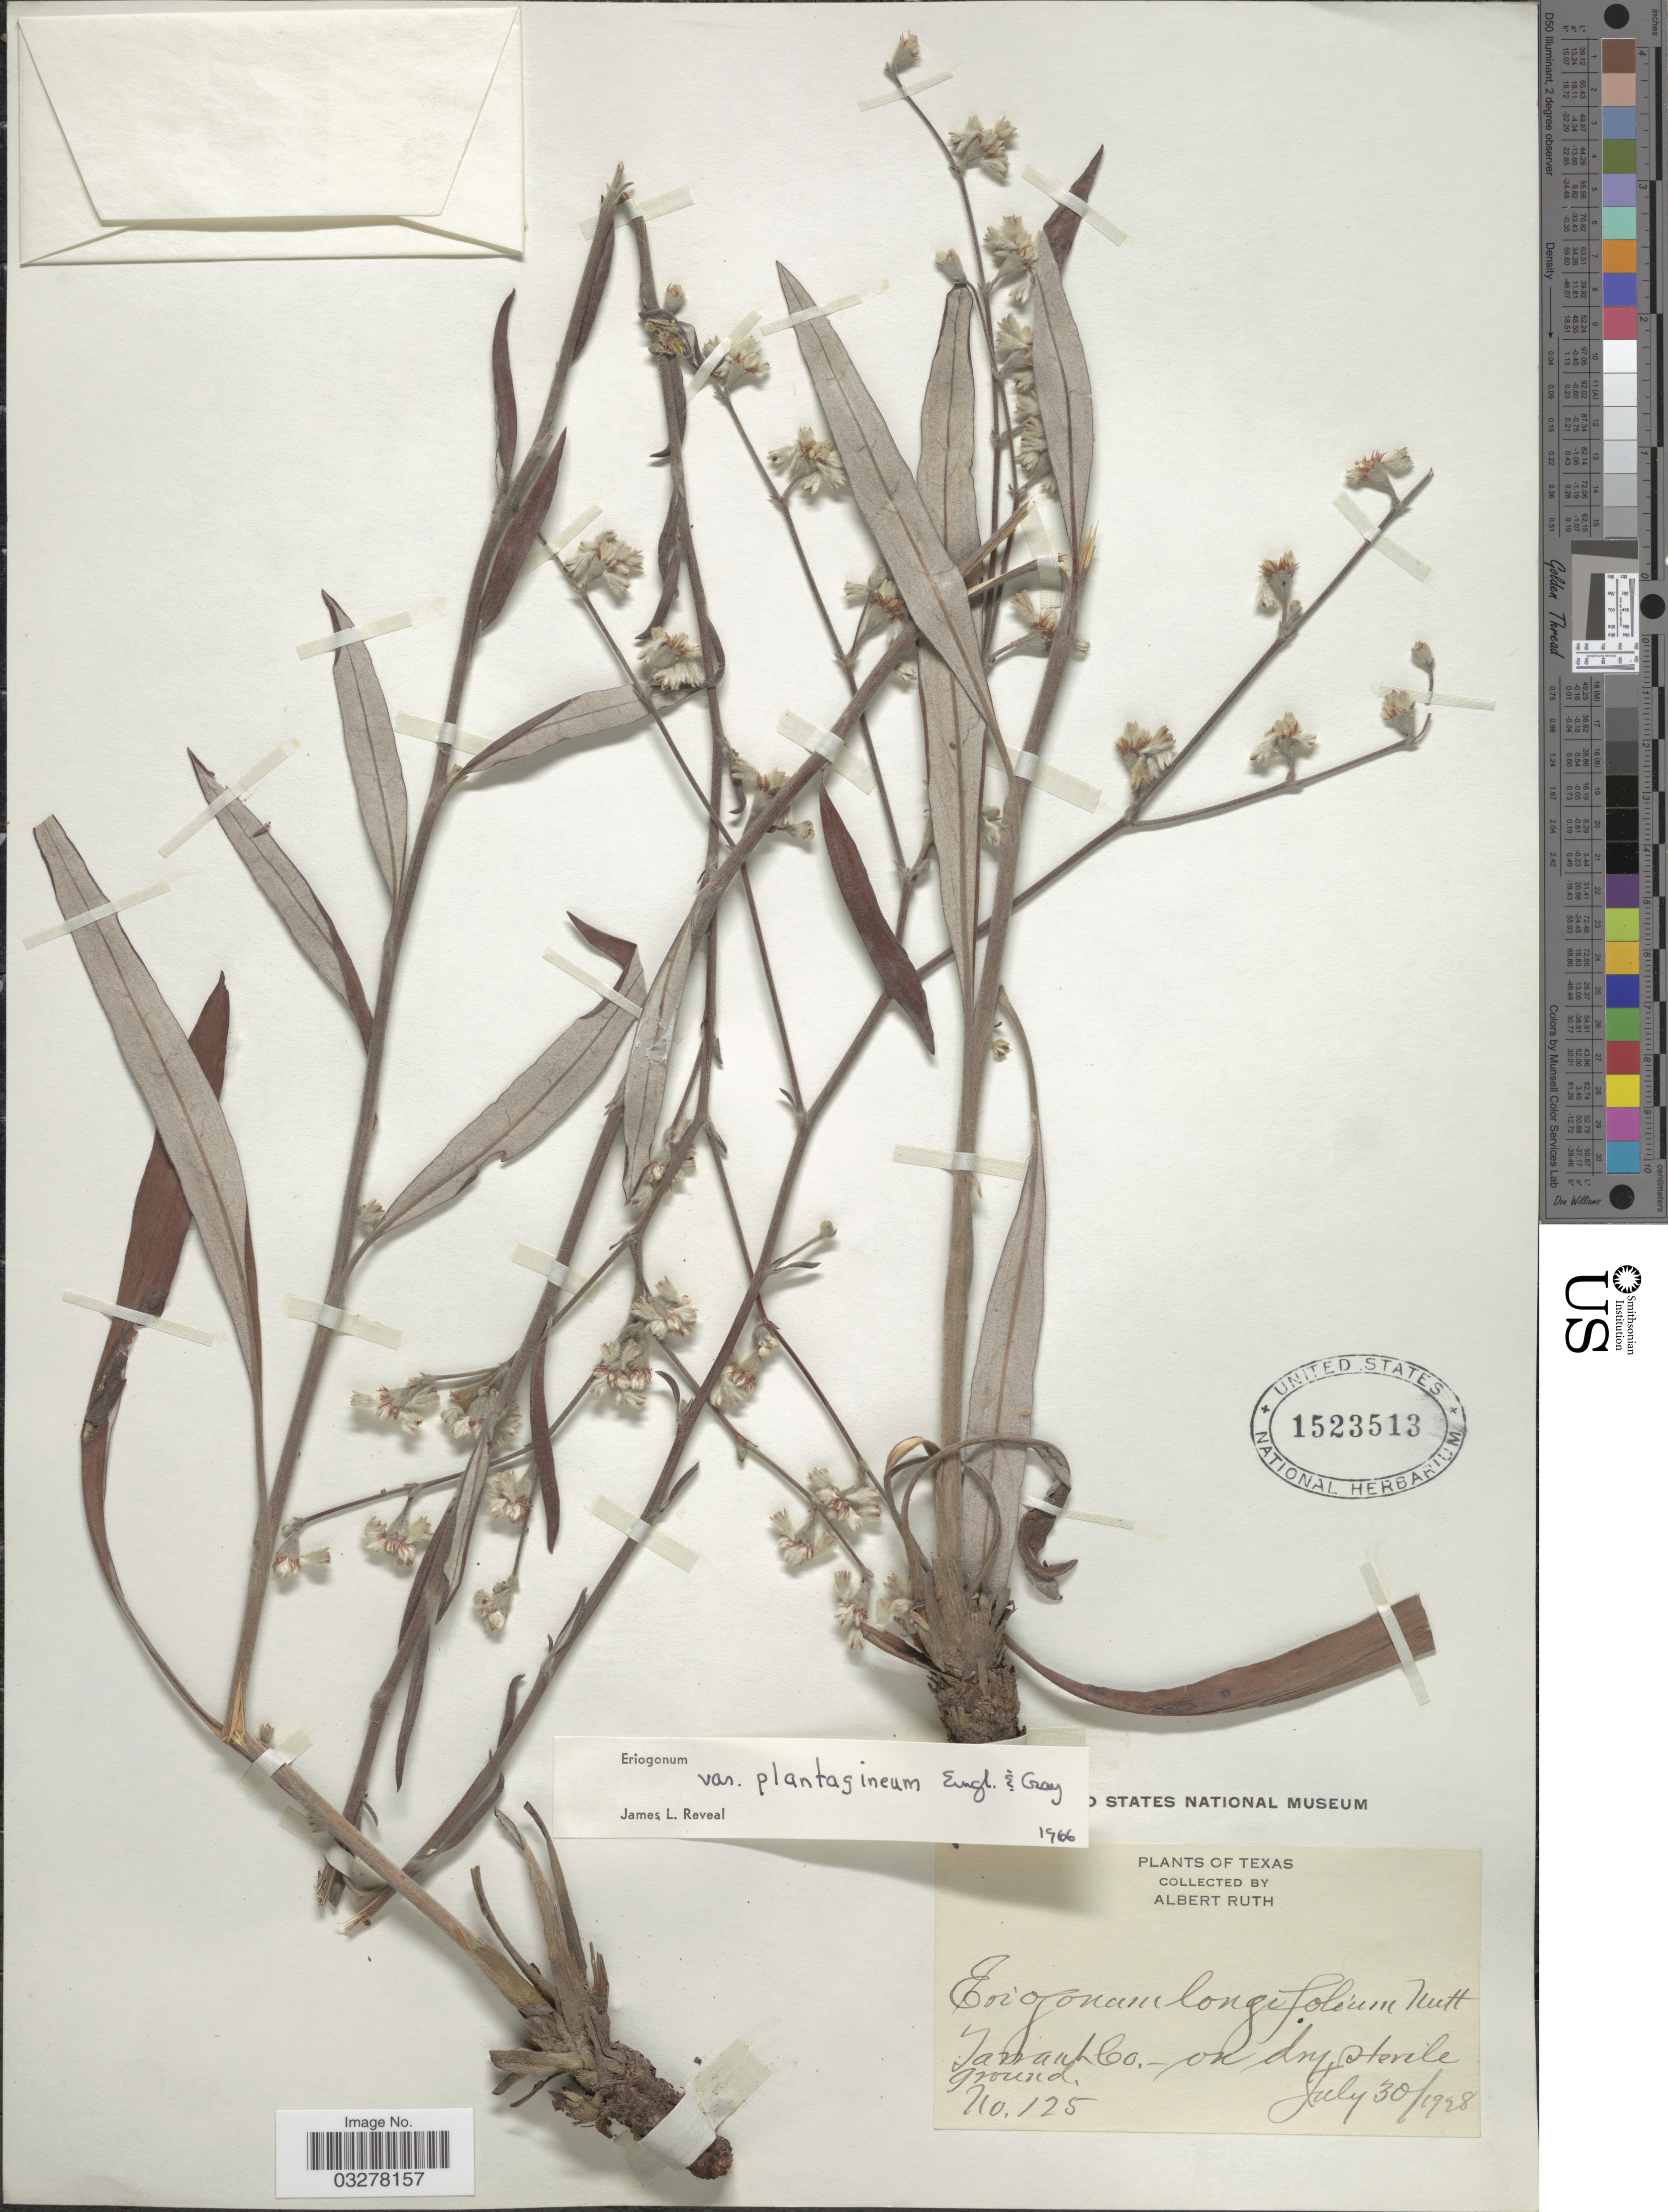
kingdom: Plantae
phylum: Tracheophyta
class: Magnoliopsida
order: Caryophyllales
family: Polygonaceae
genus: Eriogonum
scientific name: Eriogonum longifolium var. longifolium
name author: Nutt.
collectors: A. Ruth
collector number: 125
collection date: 1928-07-30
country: United States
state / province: Texas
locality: Tarrat Co.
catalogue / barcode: US 1523513